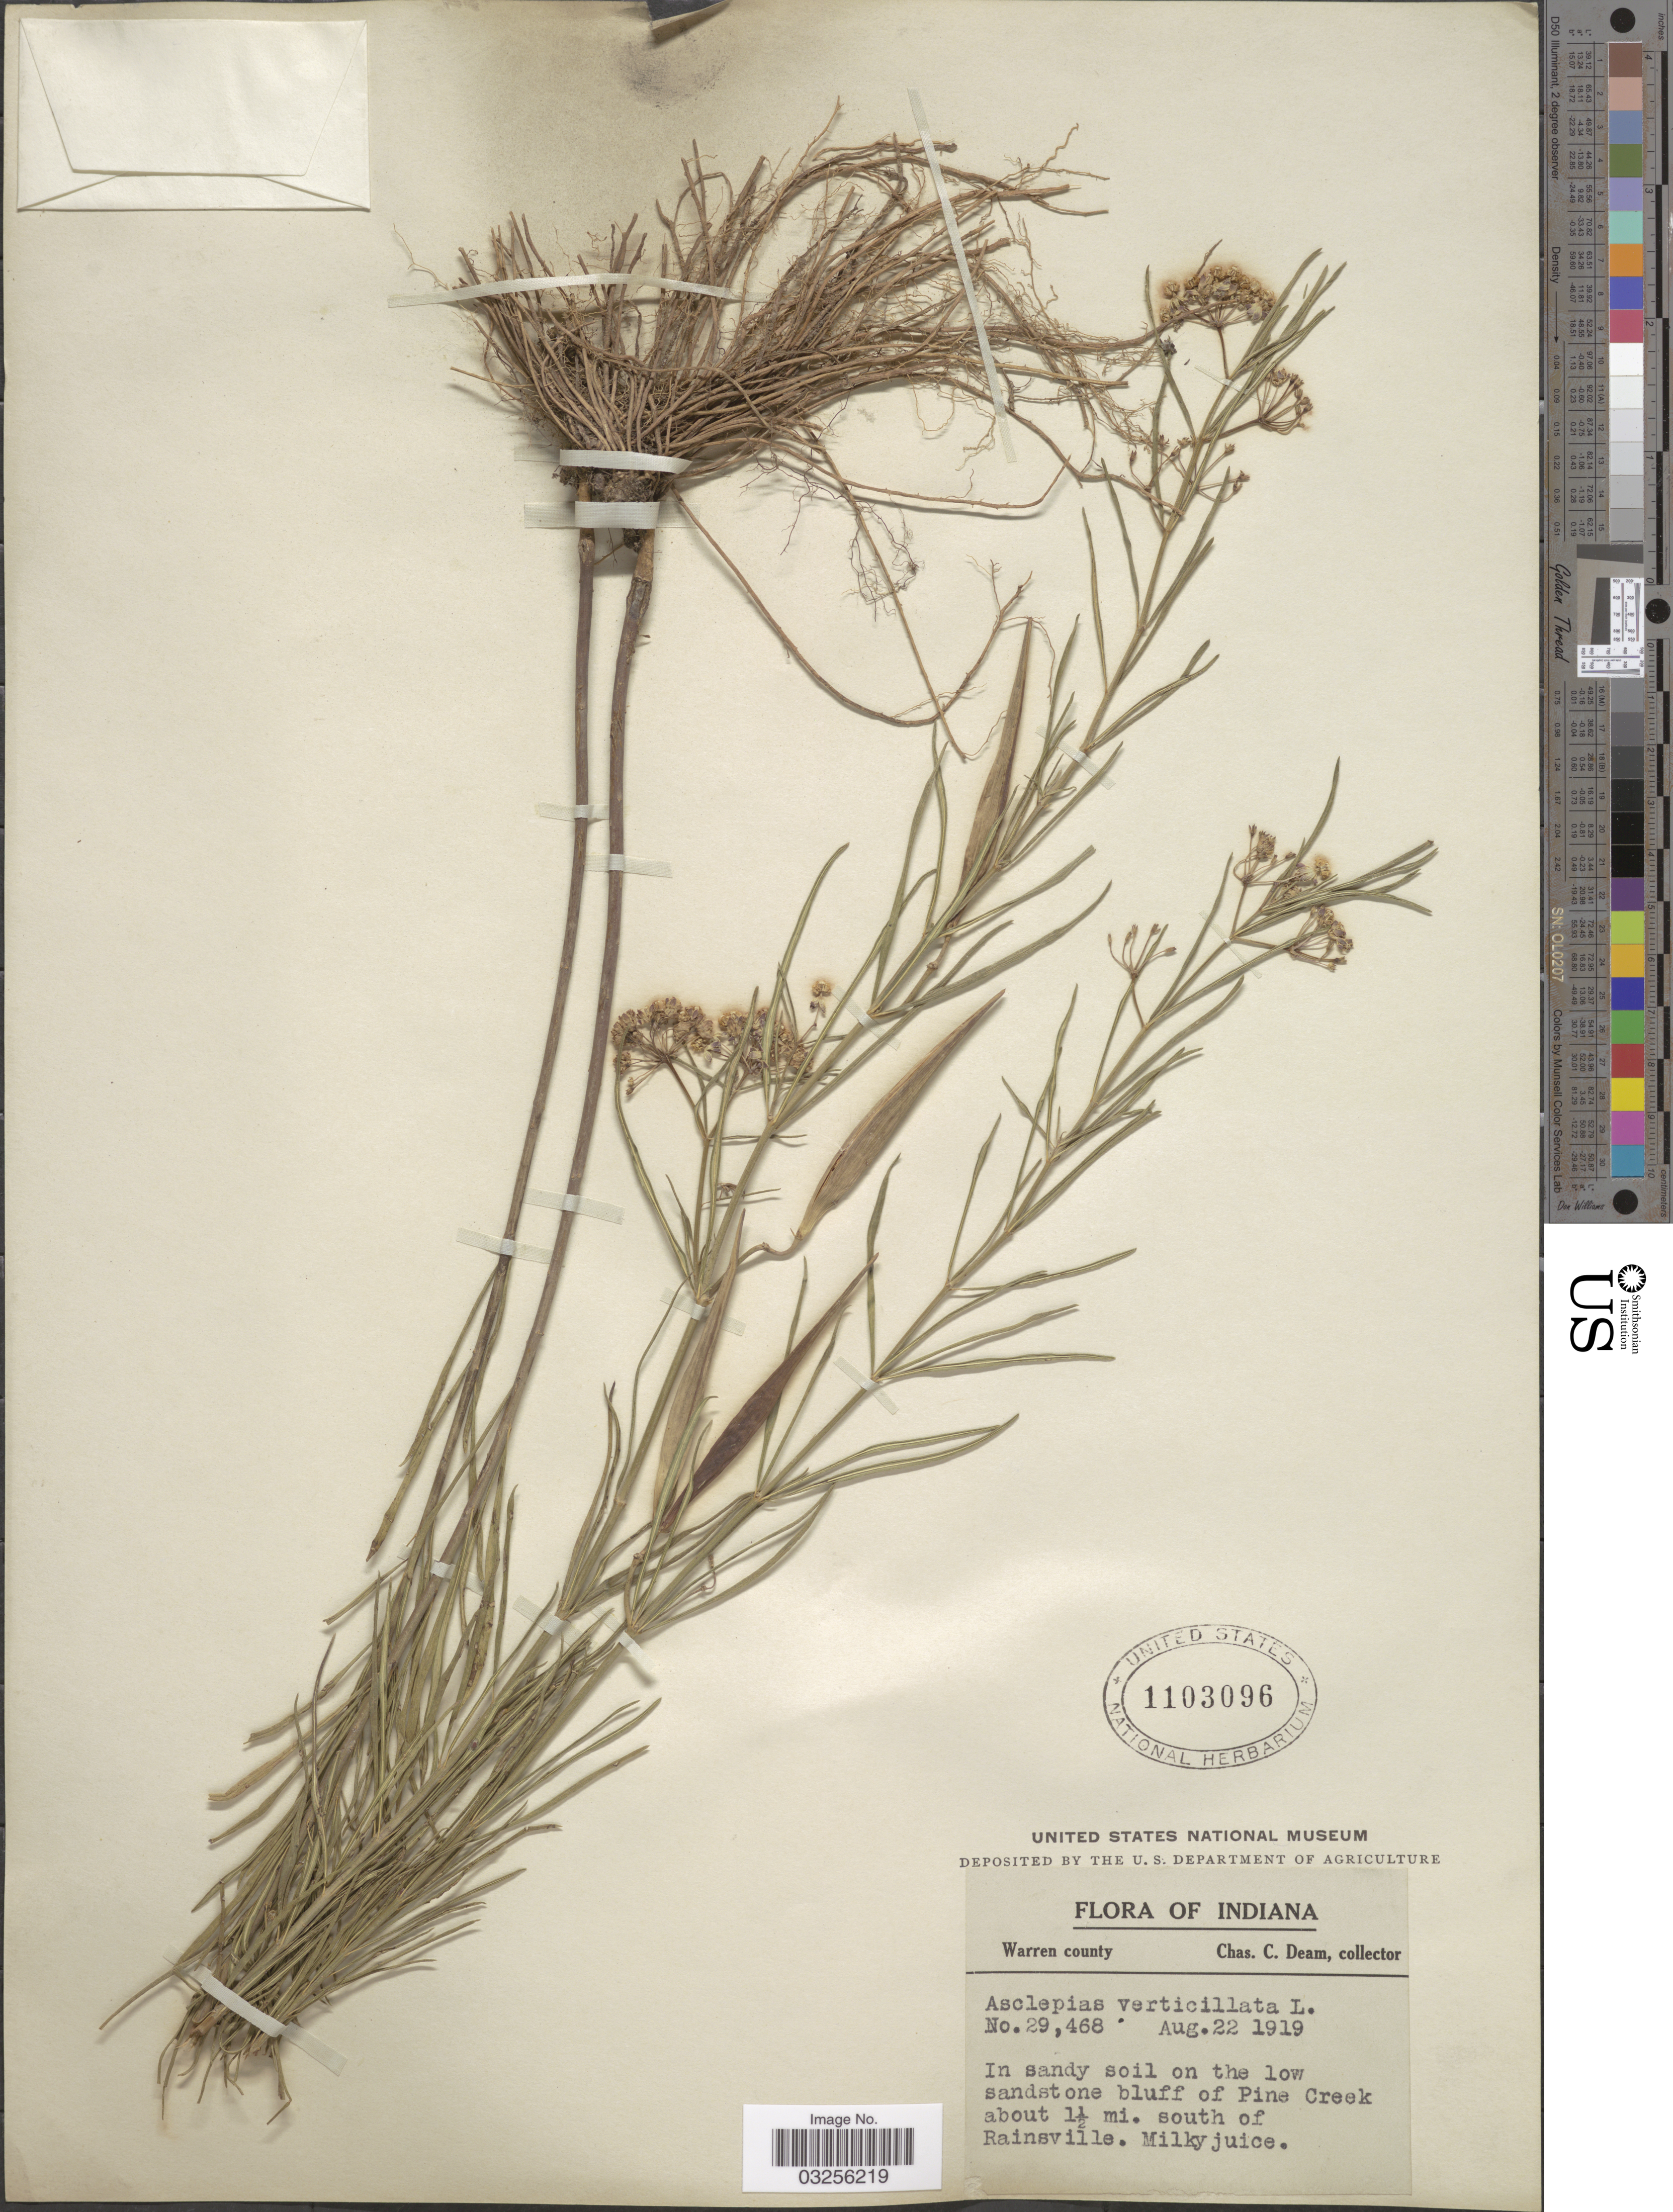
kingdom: Plantae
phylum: Tracheophyta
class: Magnoliopsida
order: Gentianales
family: Apocynaceae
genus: Asclepias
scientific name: Asclepias verticillata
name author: L.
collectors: C. C. Deam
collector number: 29468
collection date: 1919-08-22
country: United States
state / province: Indiana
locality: Warren county. In sandy soil on the low sandstone bluff of Pine Creek about 1½ mi. south of Rainsville.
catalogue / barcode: US 1103096